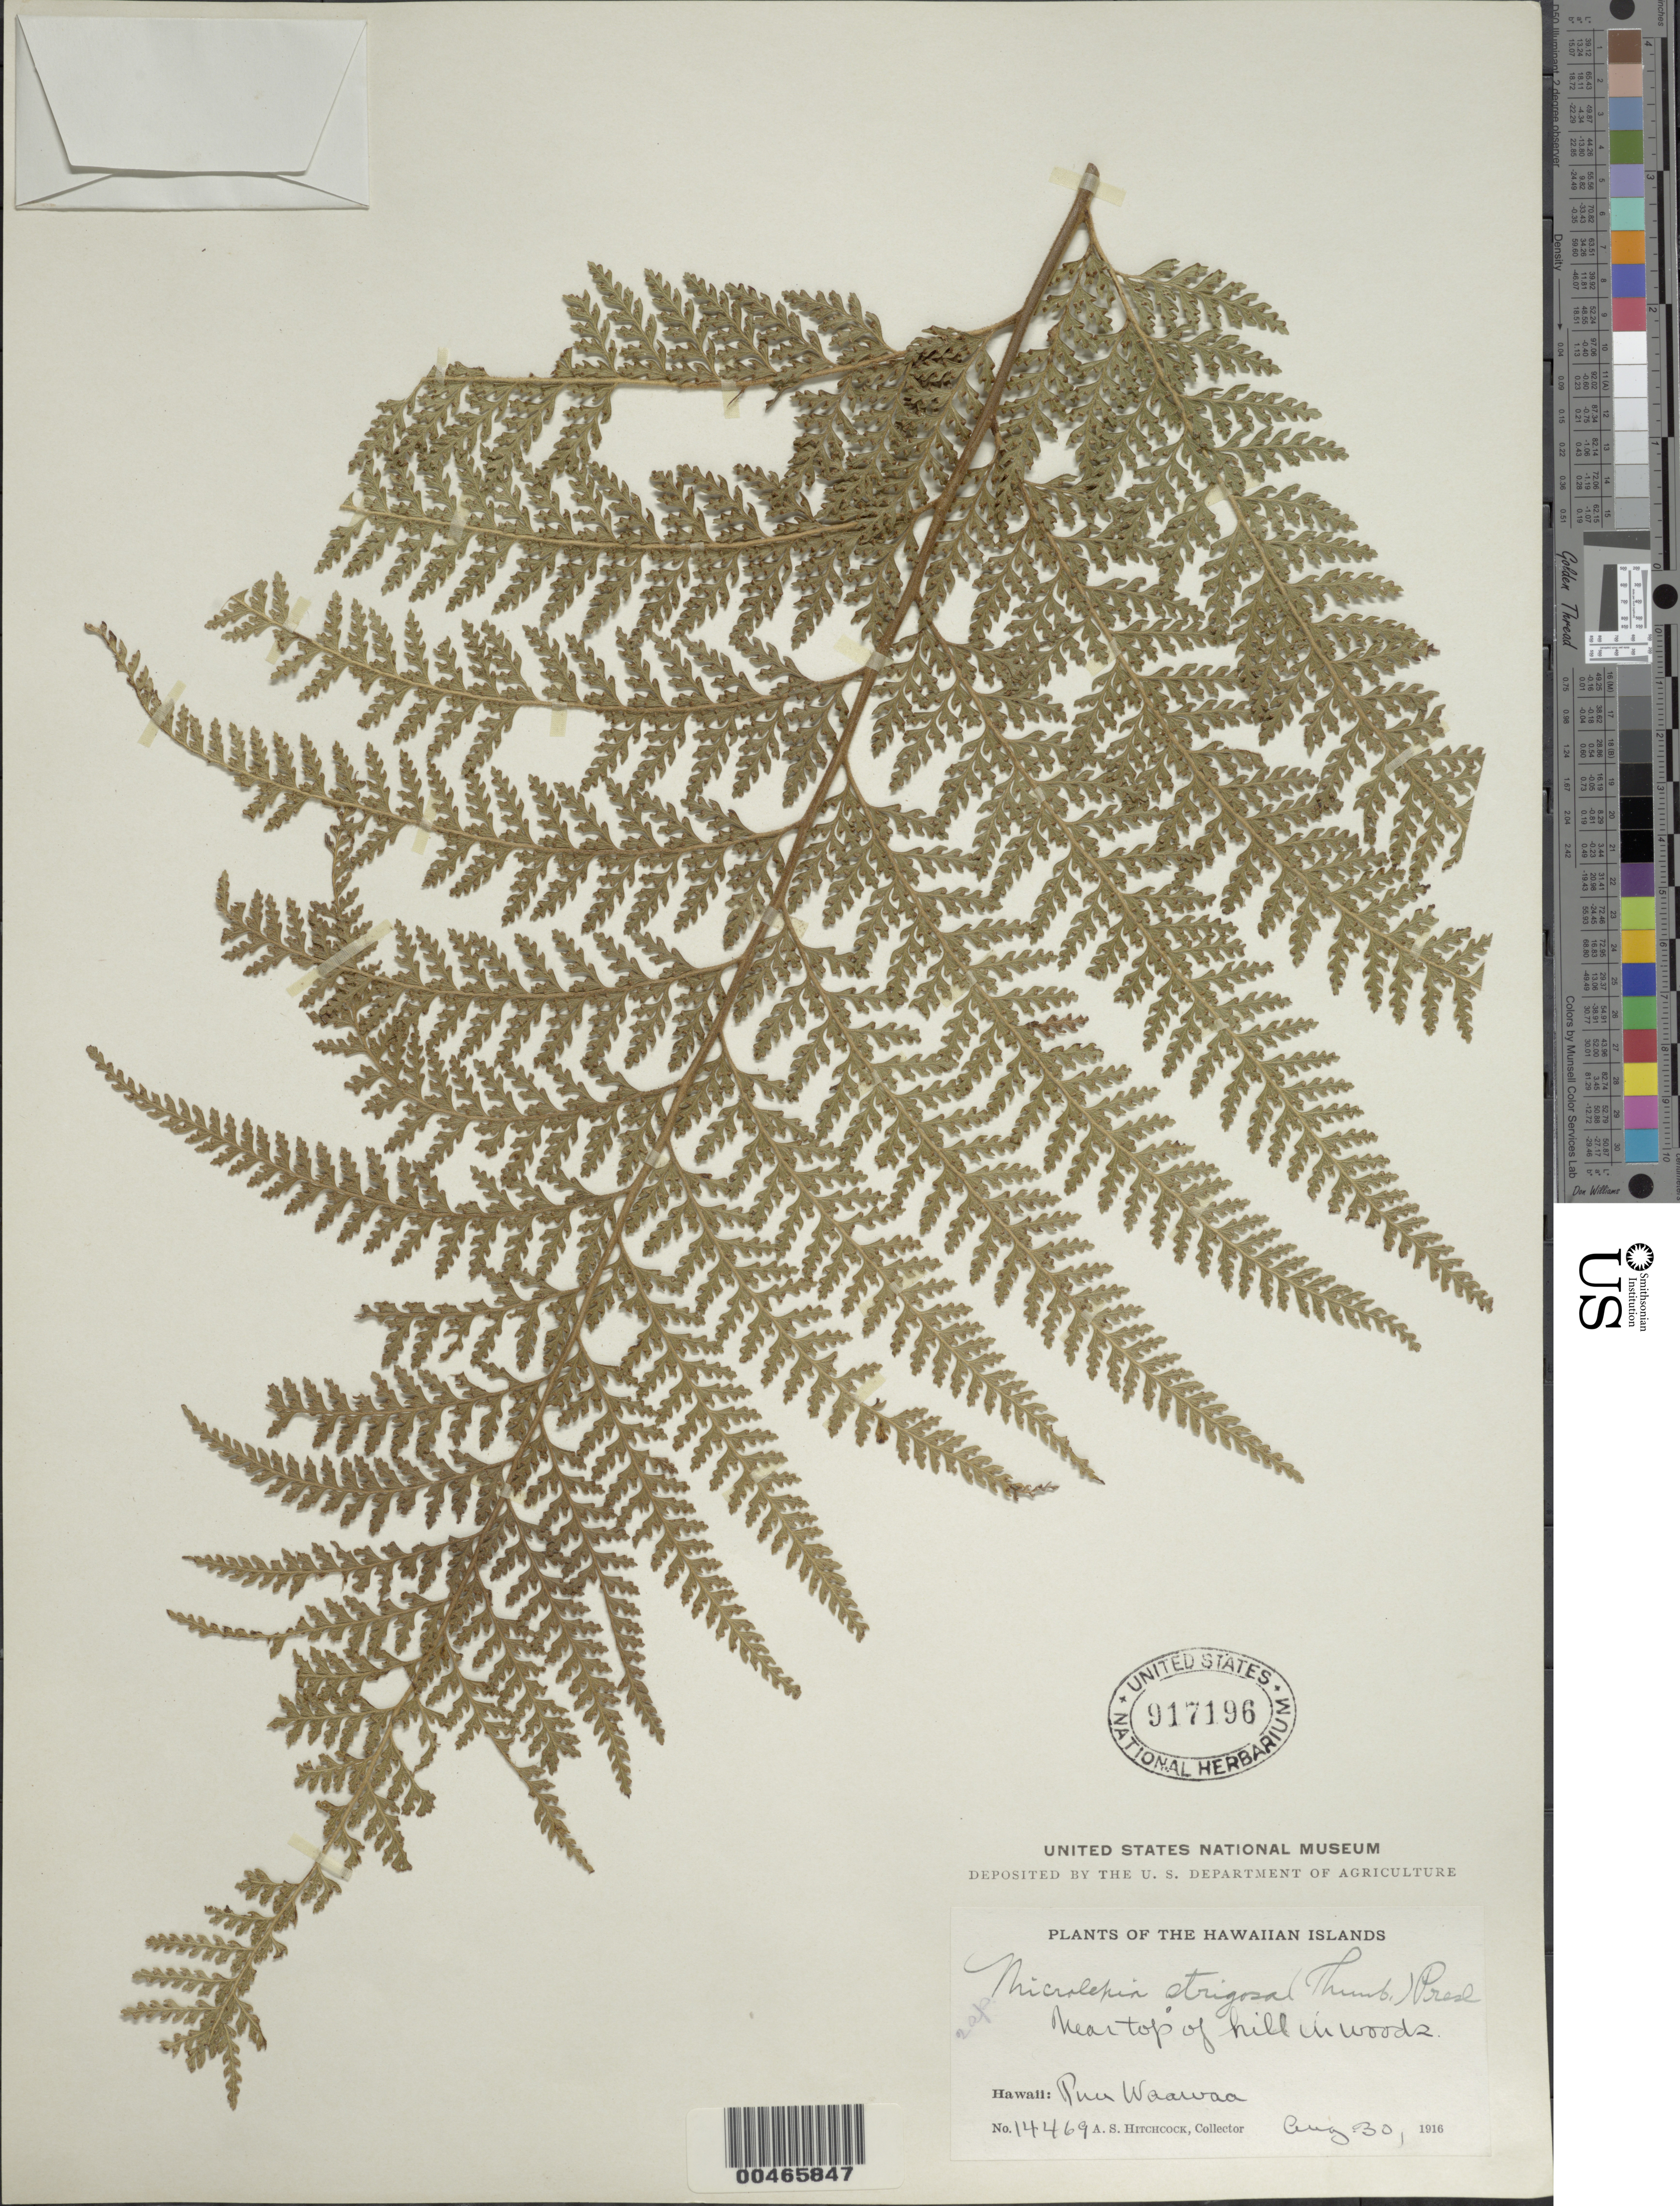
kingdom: Plantae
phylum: Tracheophyta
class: Polypodiopsida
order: Polypodiales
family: Dennstaedtiaceae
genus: Microlepia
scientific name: Microlepia strigosa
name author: (Thunb.) J. Presl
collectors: A. S. Hitchcock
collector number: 14469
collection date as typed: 30 Aug 1916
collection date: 1916-08-30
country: United States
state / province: Hawaii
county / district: Hawaii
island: Hawaii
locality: Puu Waawaa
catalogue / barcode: US 917196